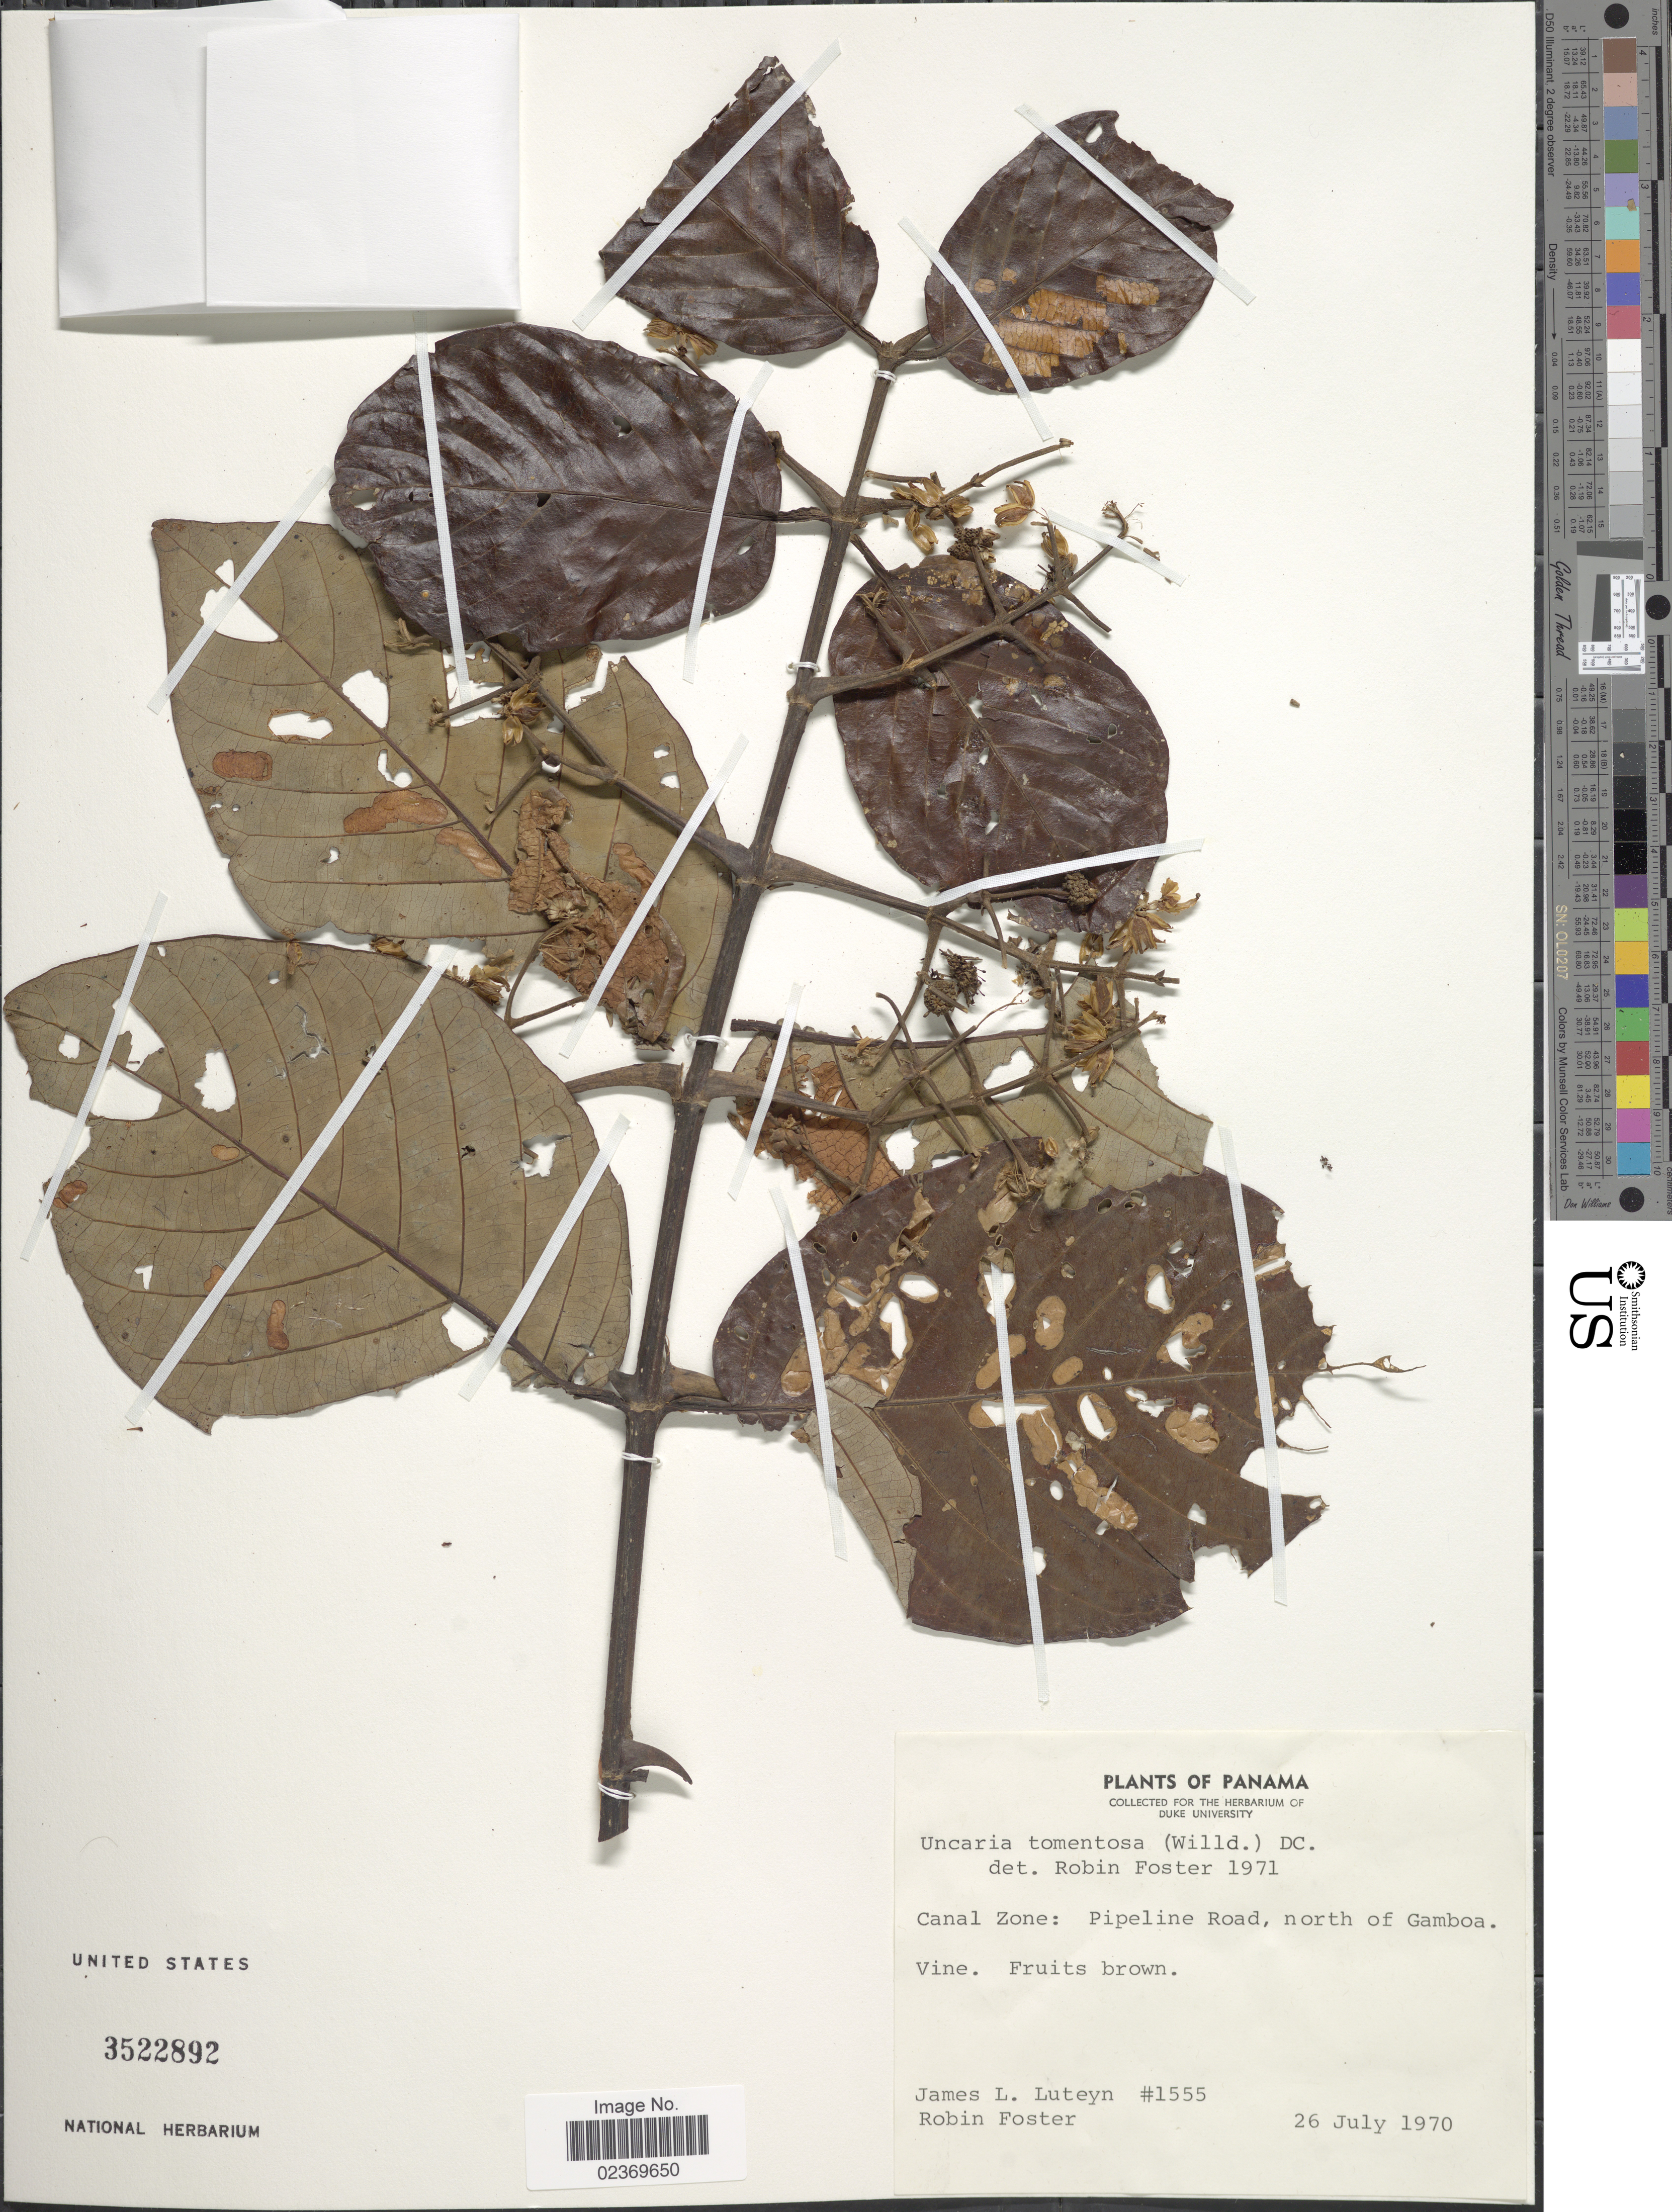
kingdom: Plantae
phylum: Tracheophyta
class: Magnoliopsida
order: Gentianales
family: Rubiaceae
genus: Uncaria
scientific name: Uncaria tomentosa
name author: (Willd. ex Roem. & Schult.) DC.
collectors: J. L. Luteyn & R. B. Foster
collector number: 1555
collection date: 1970-07-26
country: Panama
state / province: Colón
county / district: Canal Zone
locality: Canal Zone: Pipeline Road, north of Gamboa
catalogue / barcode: US 3522892